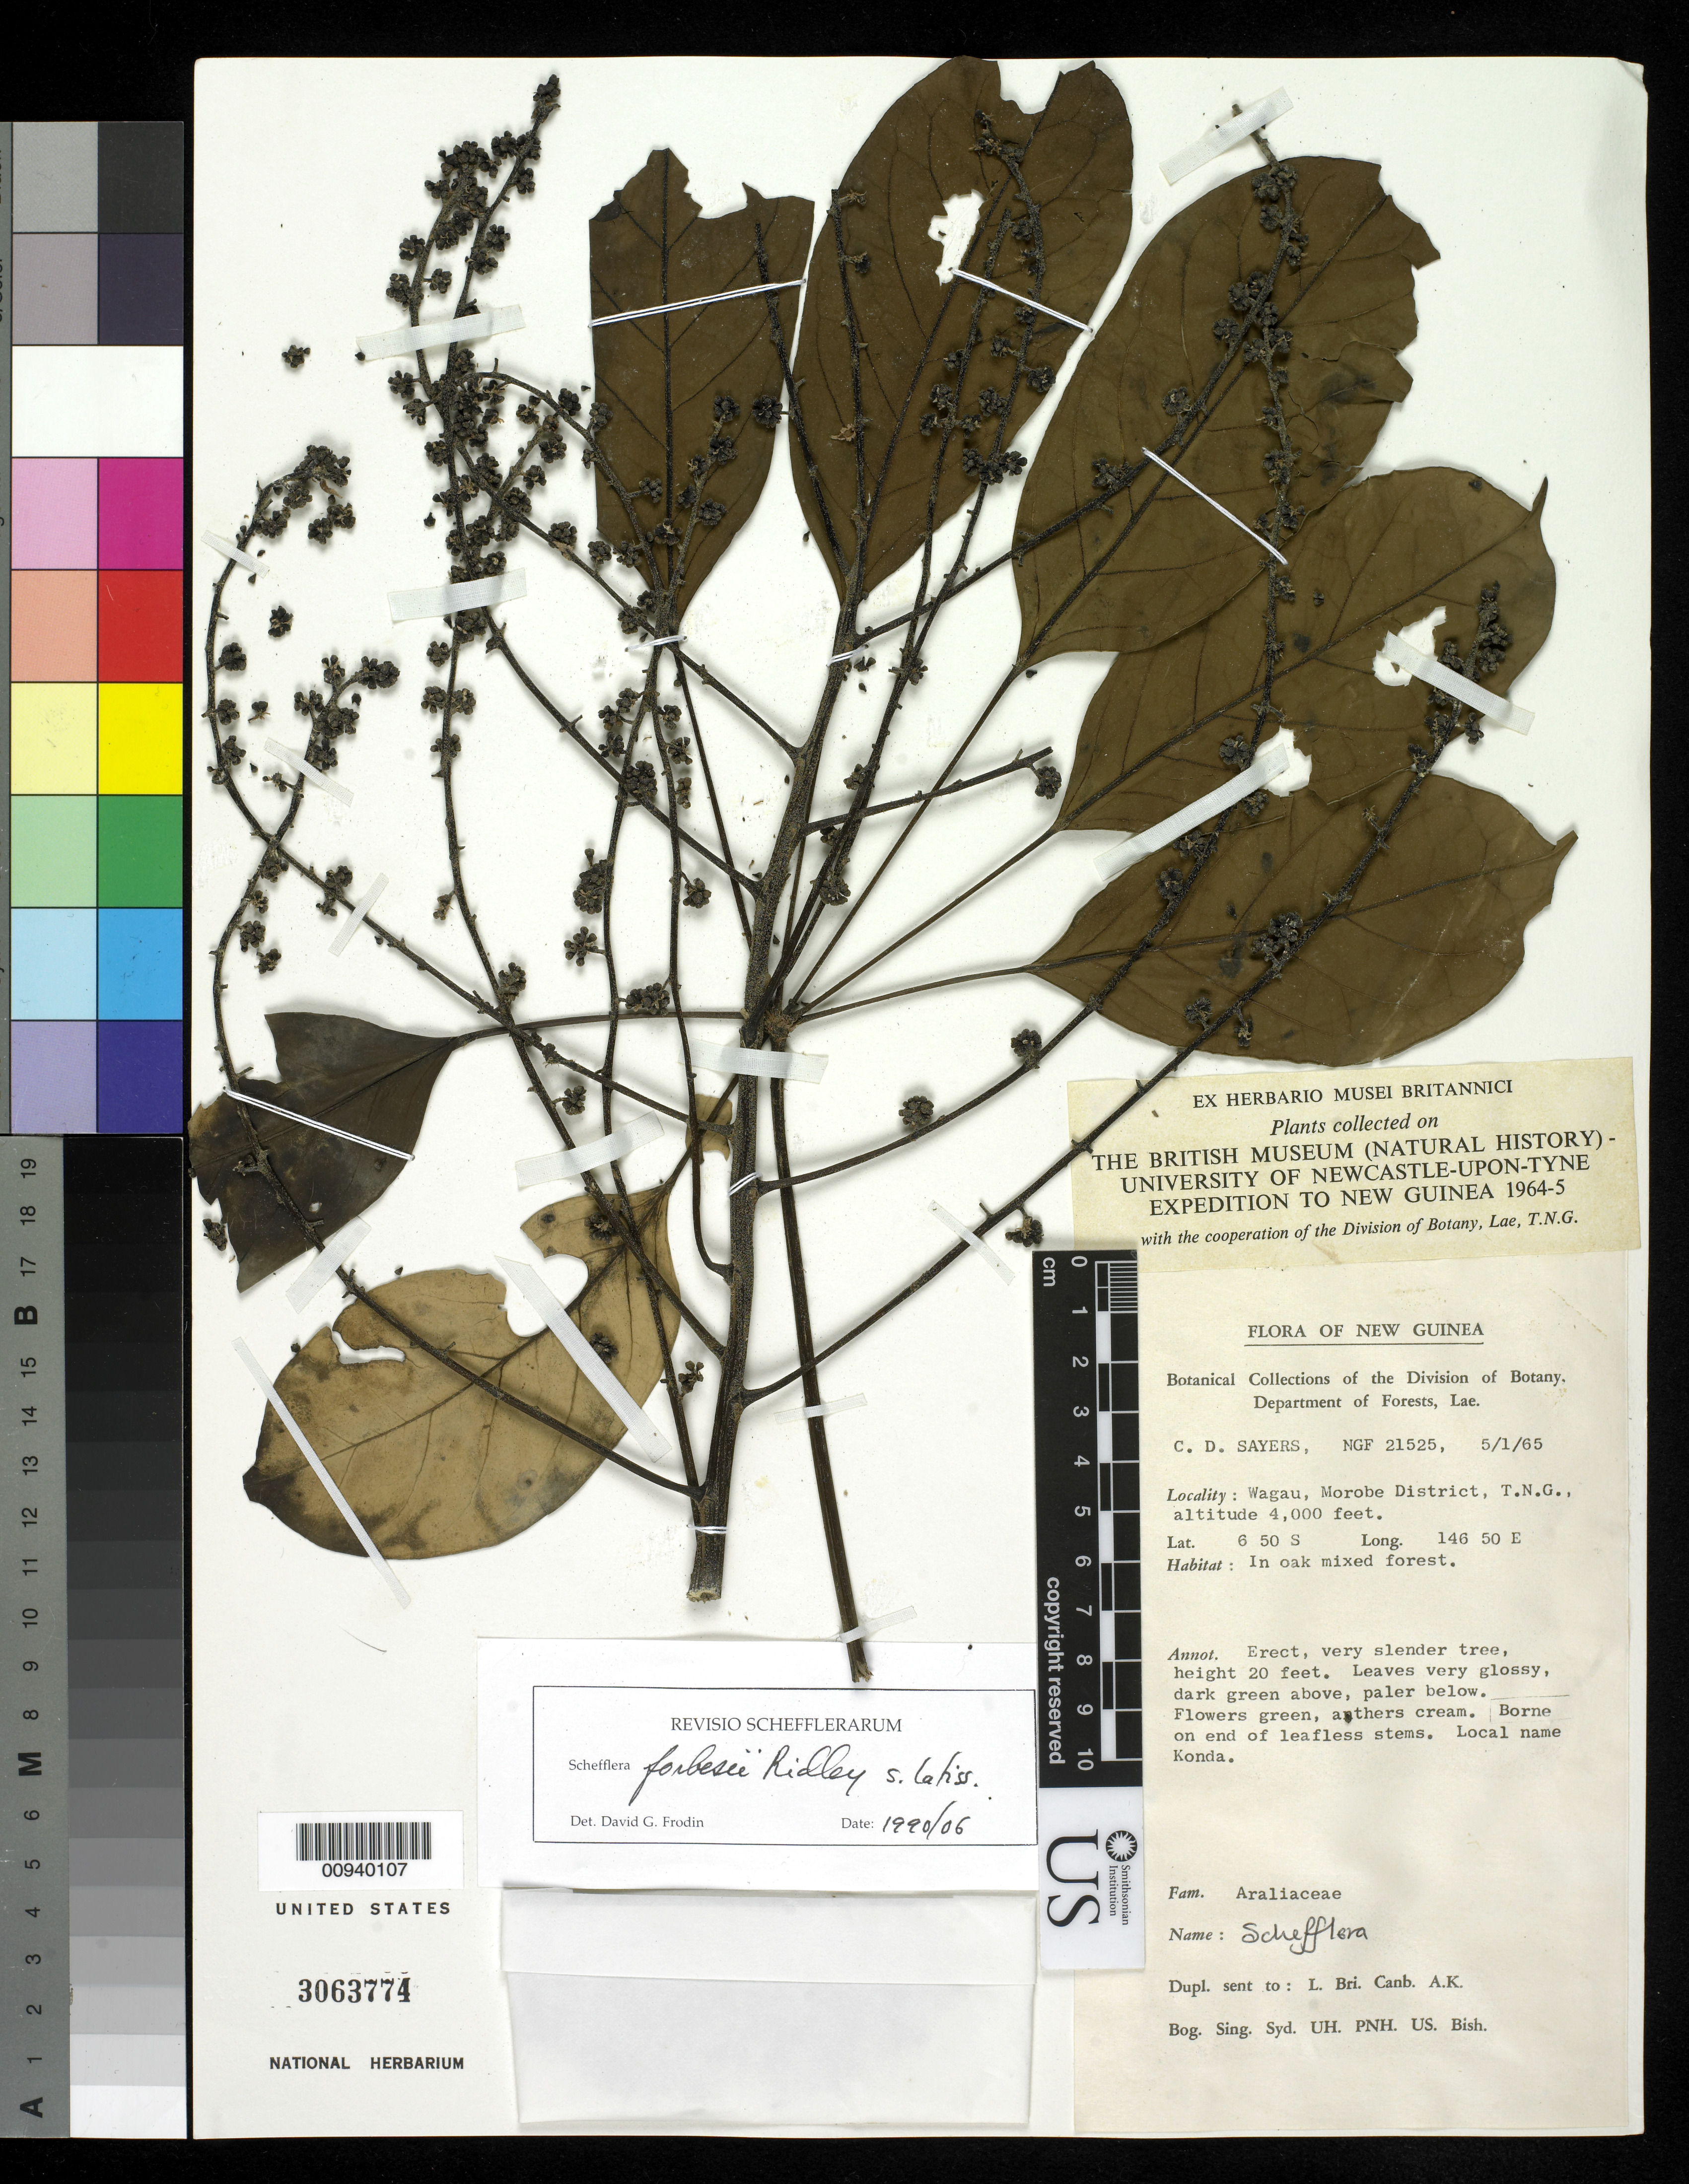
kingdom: Plantae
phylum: Tracheophyta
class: Magnoliopsida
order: Apiales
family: Araliaceae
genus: Heptapleurum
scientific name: Heptapleurum forbesii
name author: (Ridl.) Lowery & G. M. Plunkett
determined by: Wagner, W. L., (BOT), Smithsonian Institution - National Museum of Natural History (UNITED STATES)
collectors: C. Sayers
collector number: NGF 21525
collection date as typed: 05 Jan 1965 or 01 May 1965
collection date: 1965-01-05 or 1965-05-01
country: Papua New Guinea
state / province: Morobe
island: New Guinea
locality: Wagau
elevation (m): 1219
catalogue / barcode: US 3063744